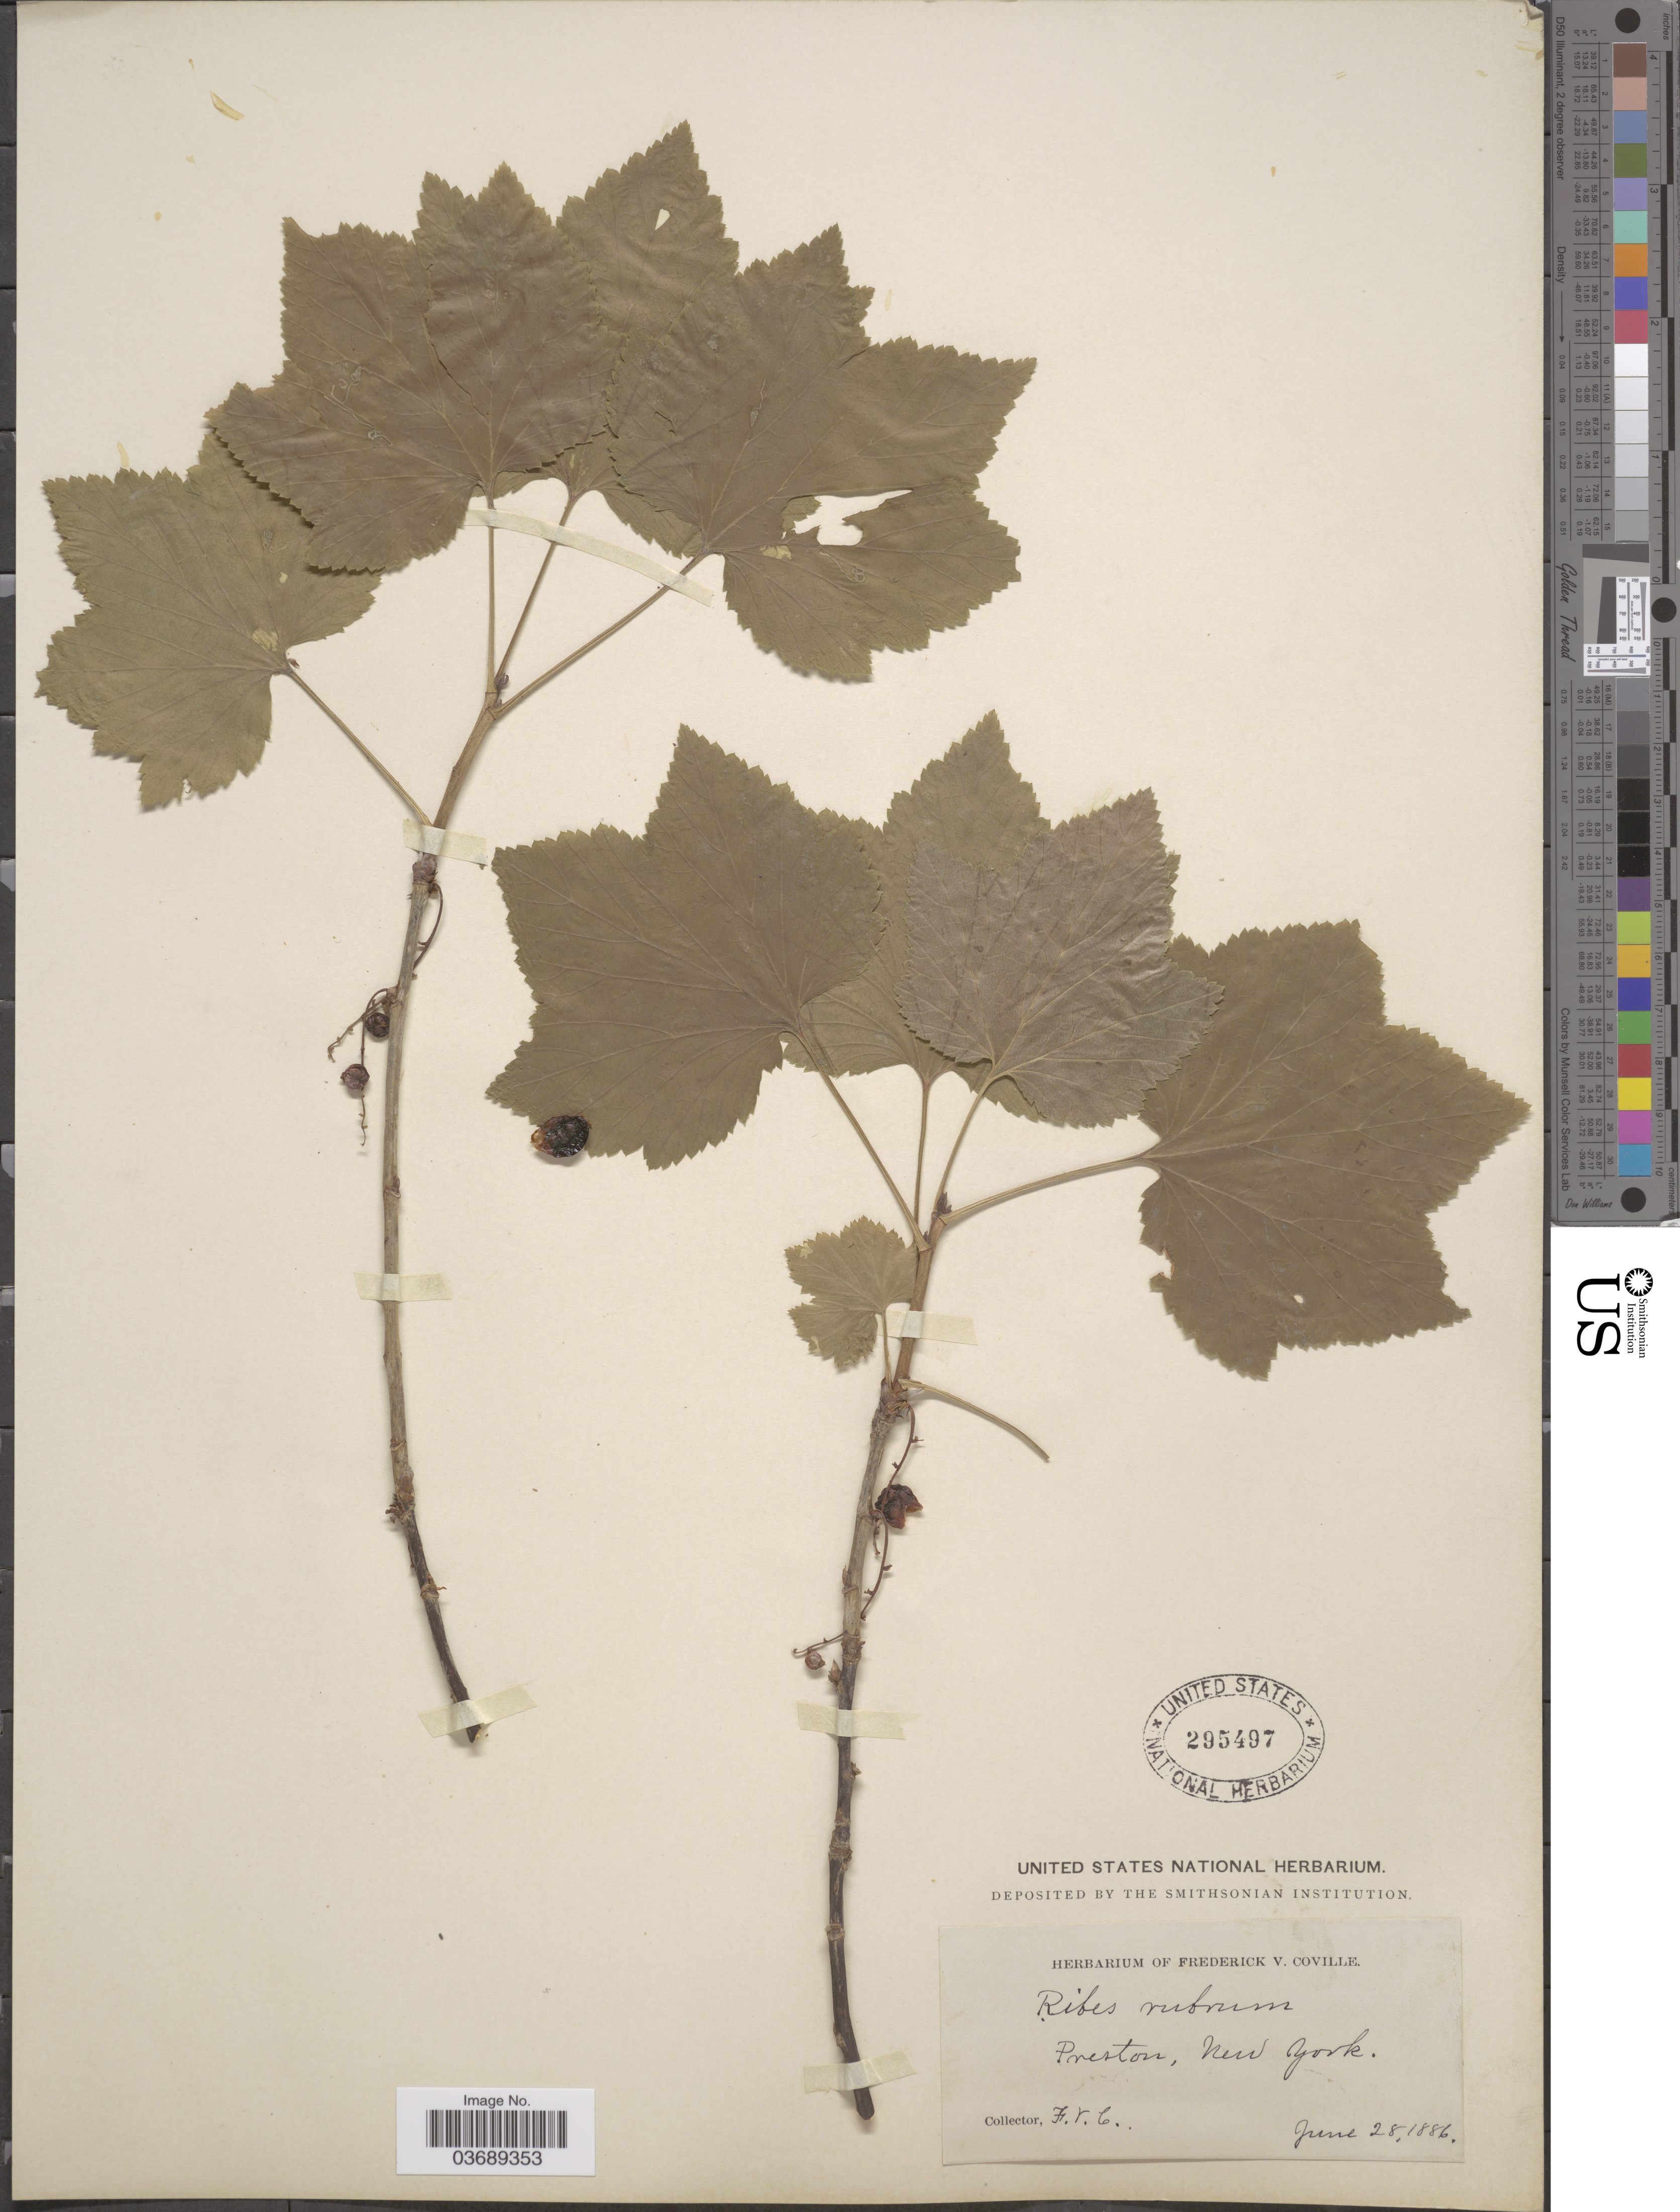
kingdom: Plantae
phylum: Tracheophyta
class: Magnoliopsida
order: Saxifragales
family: Grossulariaceae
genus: Ribes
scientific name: Ribes triste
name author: Pall.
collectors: F. V. Coville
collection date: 1886-06-28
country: United States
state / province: New York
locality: Preston.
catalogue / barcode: US 295497